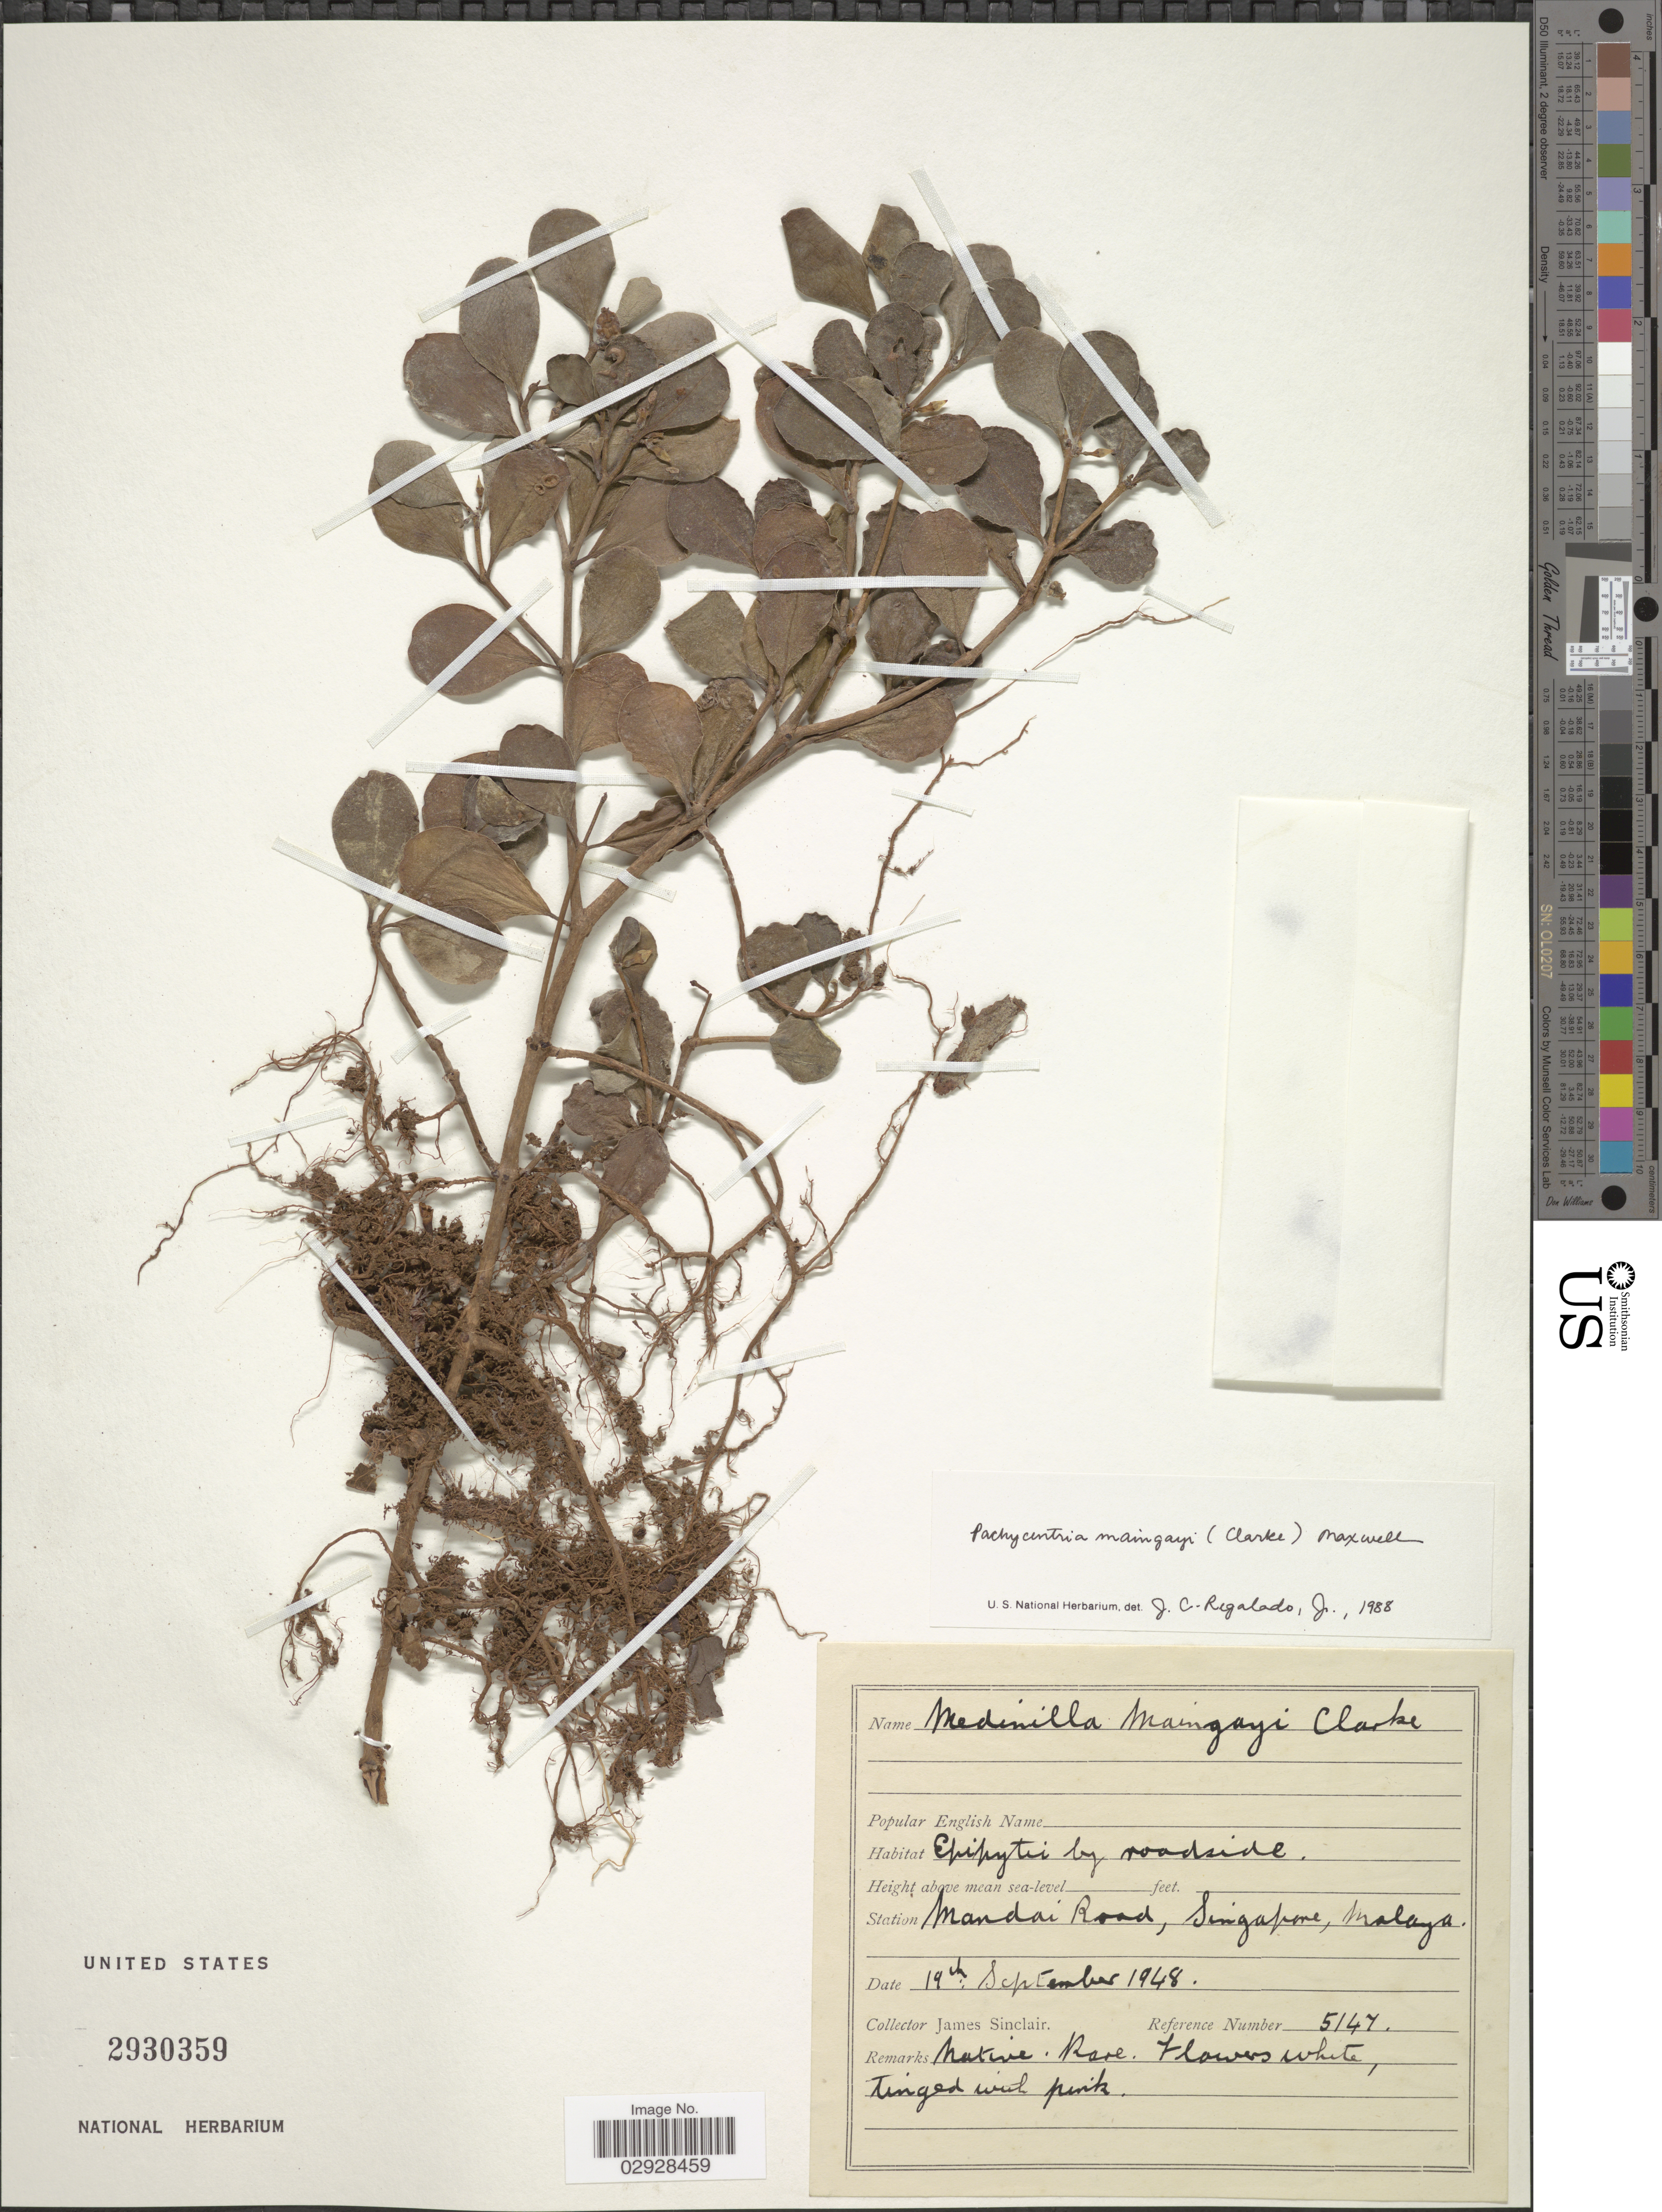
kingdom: Plantae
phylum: Tracheophyta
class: Magnoliopsida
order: Myrtales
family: Melastomataceae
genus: Pachycentria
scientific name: Pachycentria glauca subsp. maingayi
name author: (C.B. Clarke) Clausing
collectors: J. Sinclair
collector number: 5147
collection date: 1948-09-19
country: Singapore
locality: Station: Mandai Road, Malaya.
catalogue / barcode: US 2930359